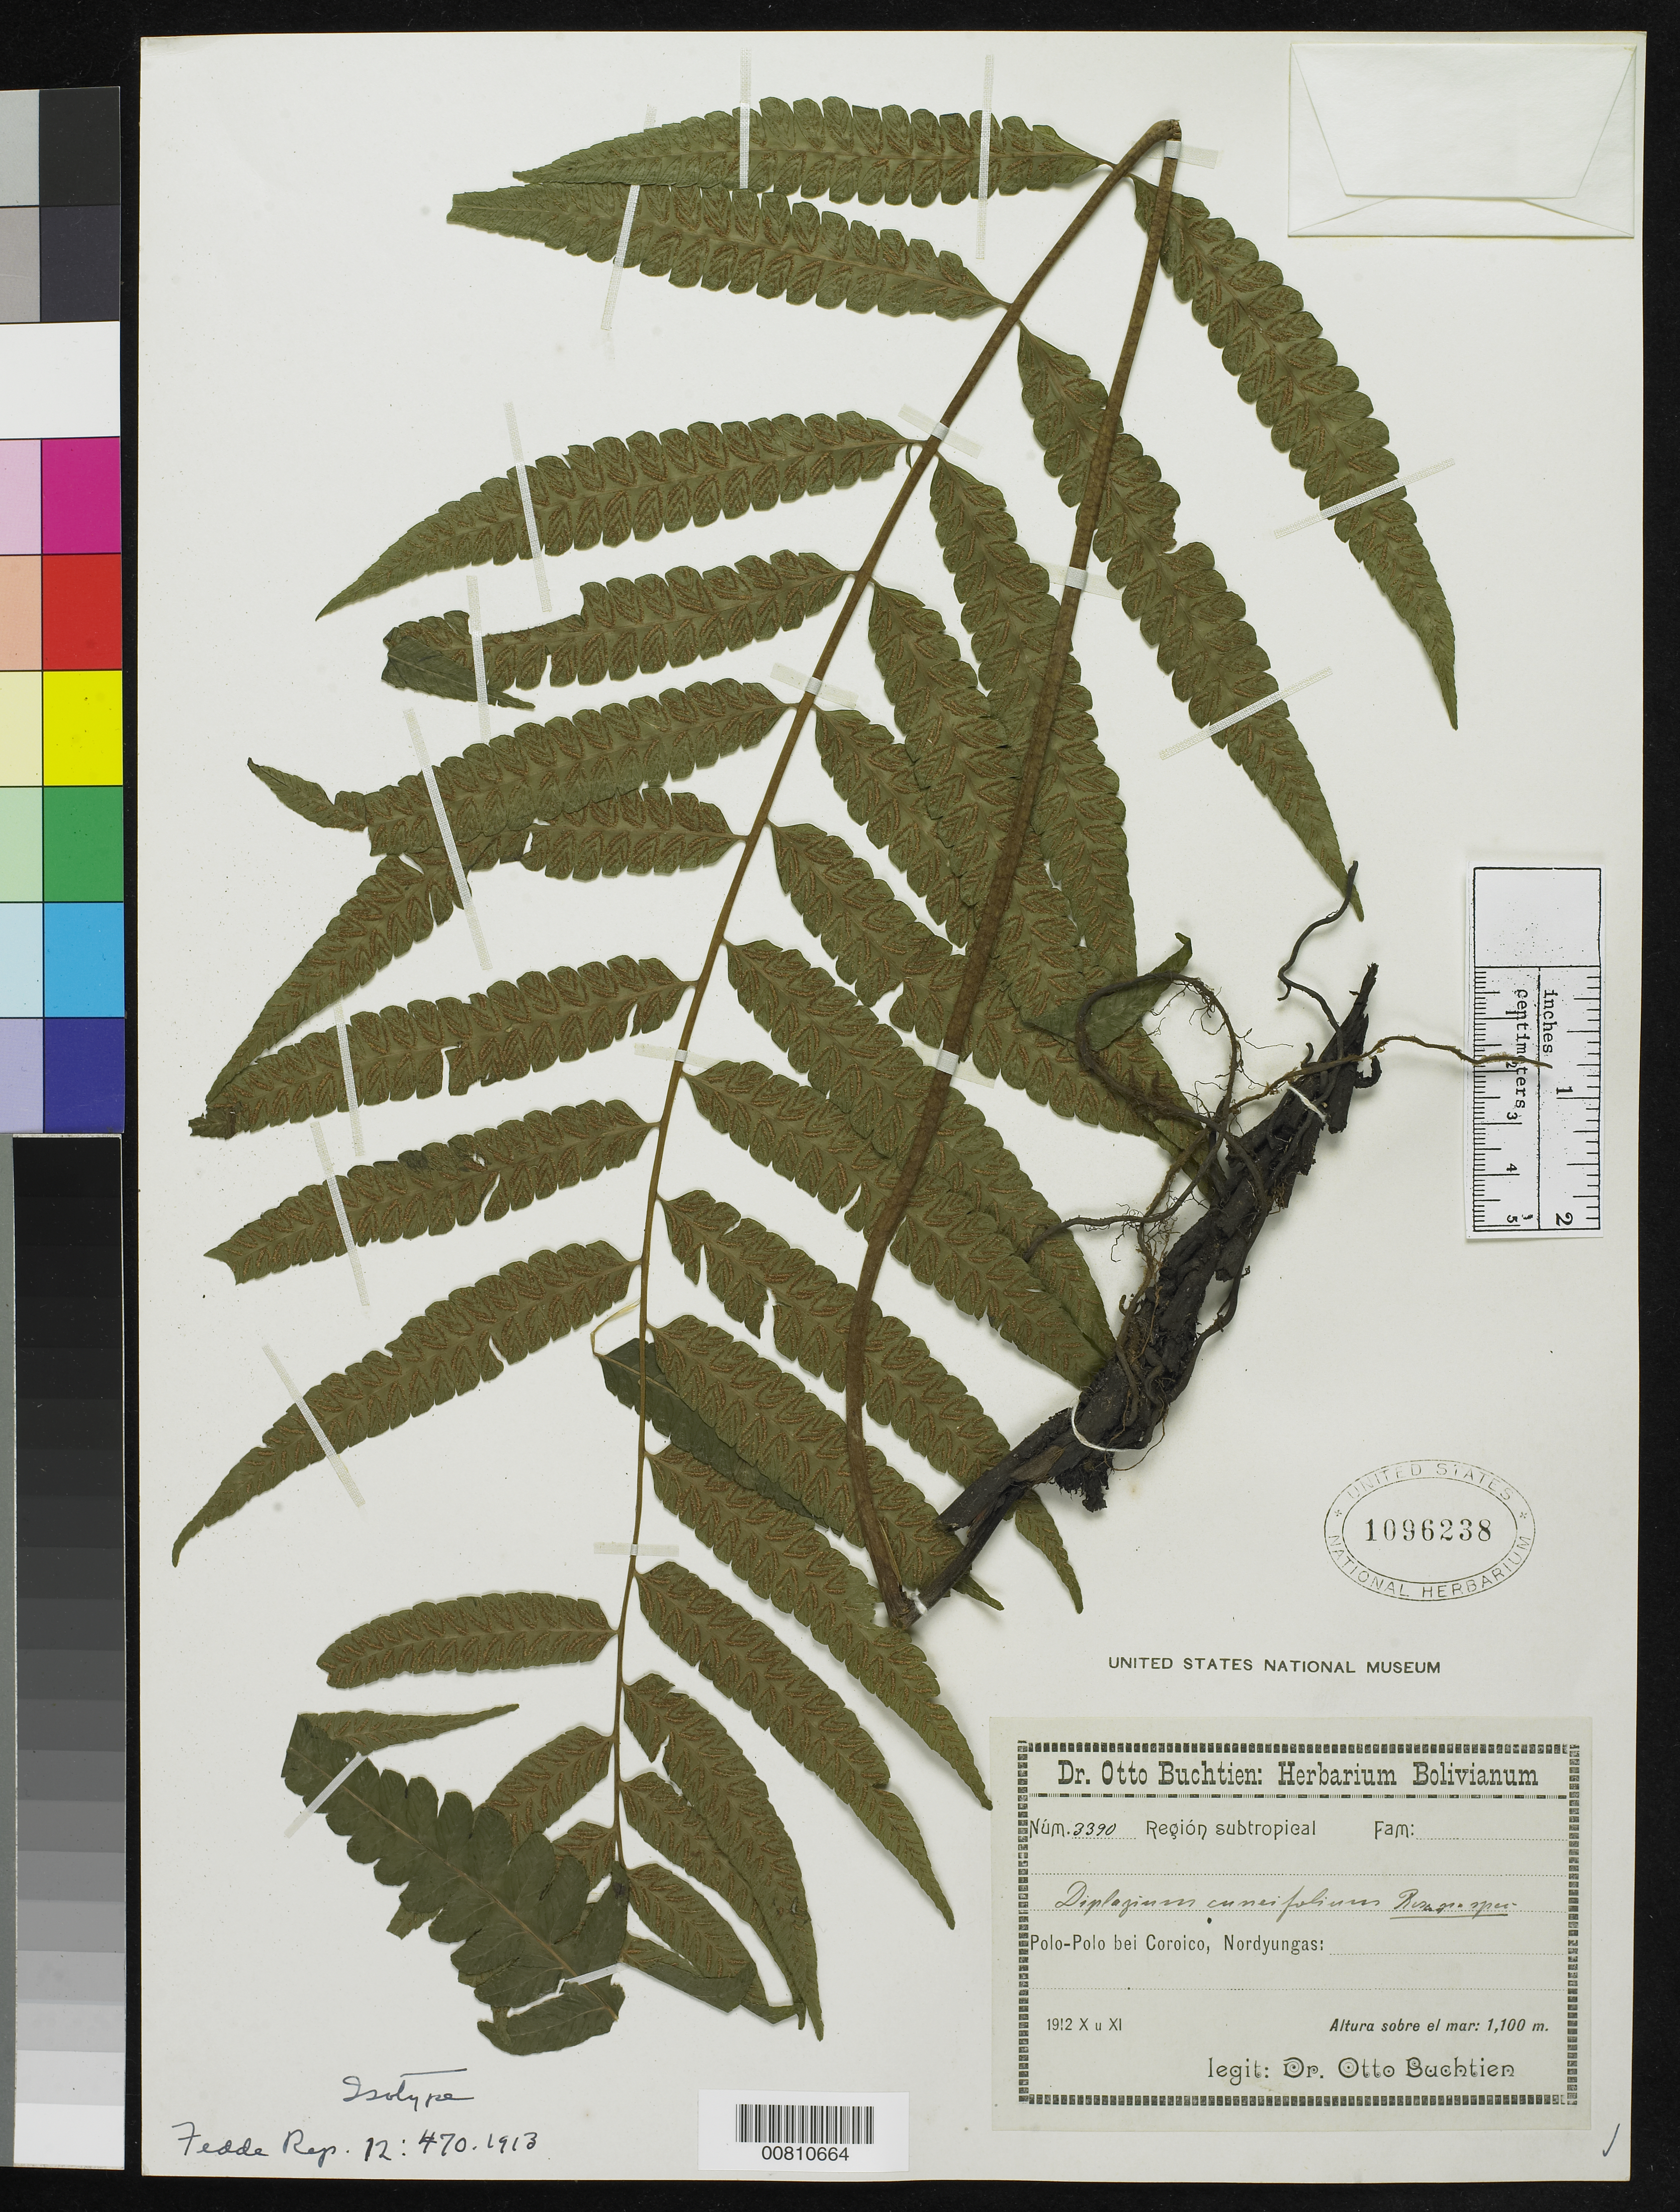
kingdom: Plantae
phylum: Tracheophyta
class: Polypodiopsida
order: Polypodiales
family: Athyriaceae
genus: Diplazium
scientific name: Diplazium cuneifolium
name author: Rosenst.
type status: Isotype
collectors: O. Buchtien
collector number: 3390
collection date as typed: Oct 1912 to -- Nov 1912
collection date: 1912-10/1912-11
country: Bolivia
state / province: La Paz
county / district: Nor Yungas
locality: Yungas, Polo-Polo prope Coroico.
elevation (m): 900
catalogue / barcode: US 1096238